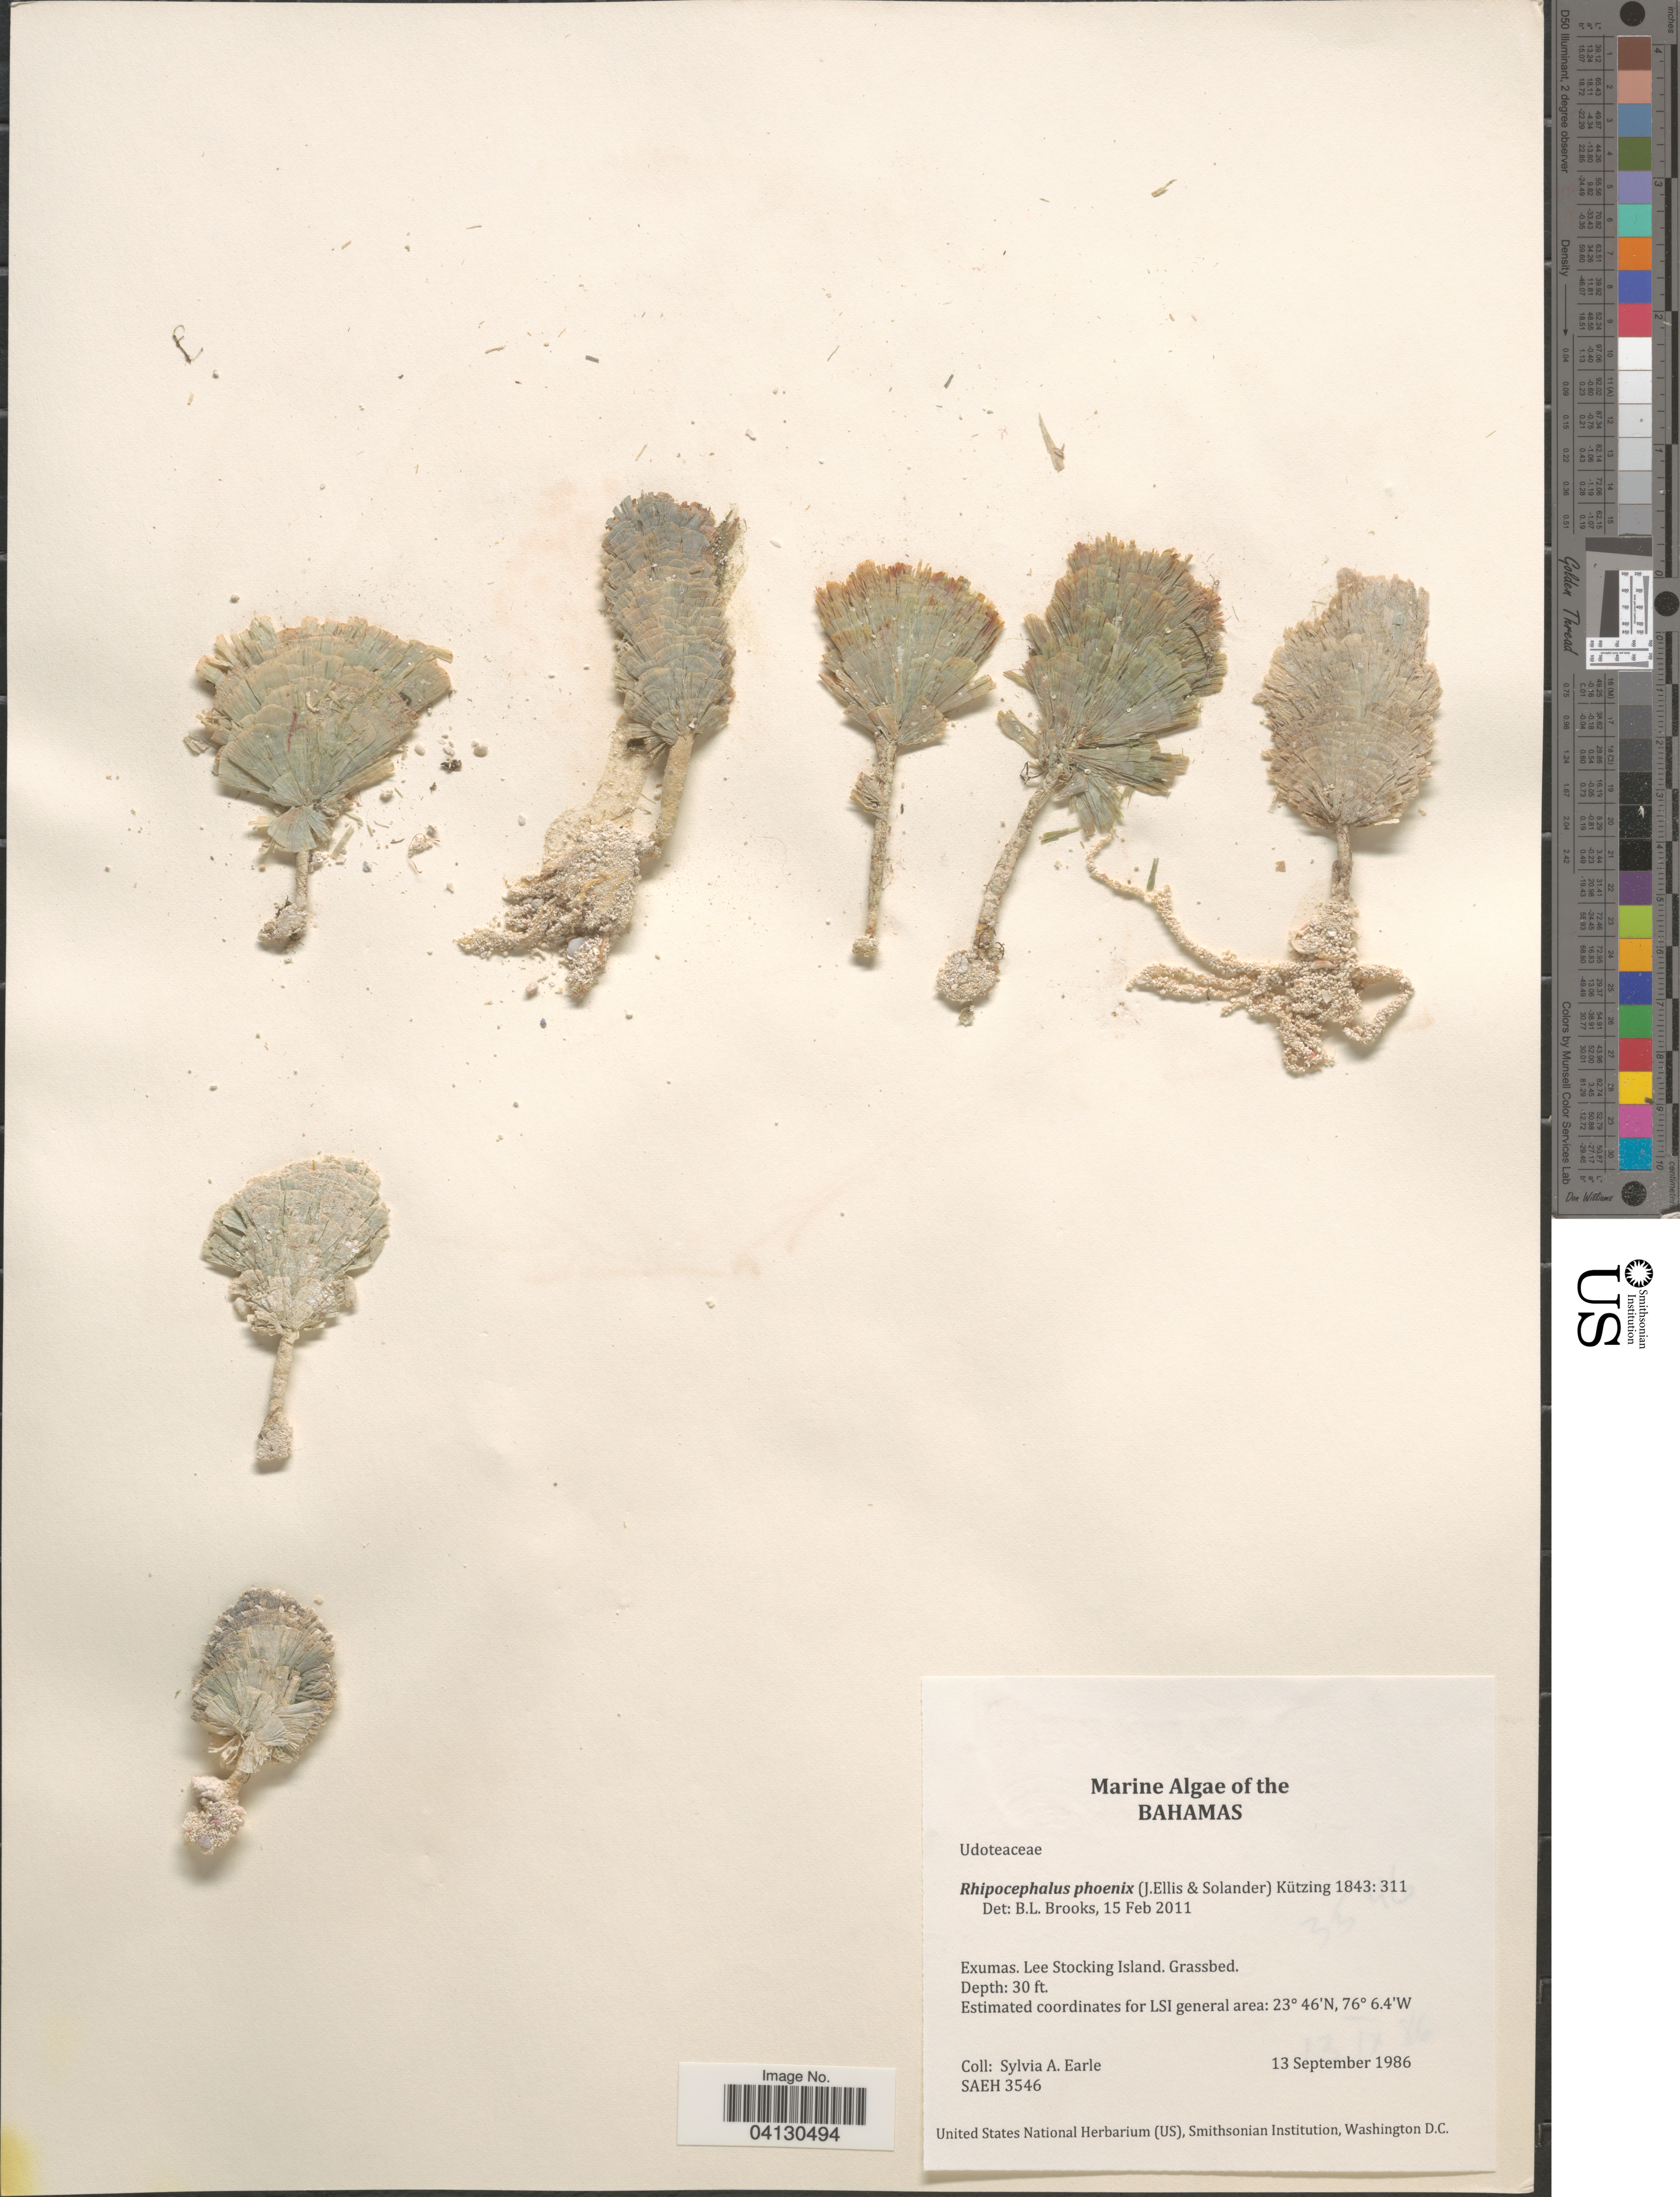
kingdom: Plantae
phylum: Chlorophyta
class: Ulvophyceae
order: Bryopsidales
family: Udoteaceae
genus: Rhipocephalus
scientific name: Rhipocephalus phoenix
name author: (J. Ellis & Sol.) Kütz.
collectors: S. A. Earle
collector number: SAEH3546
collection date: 1986-09-13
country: Bahamas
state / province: Exuma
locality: Exumas. Lee Stocking Island.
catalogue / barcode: US 329159